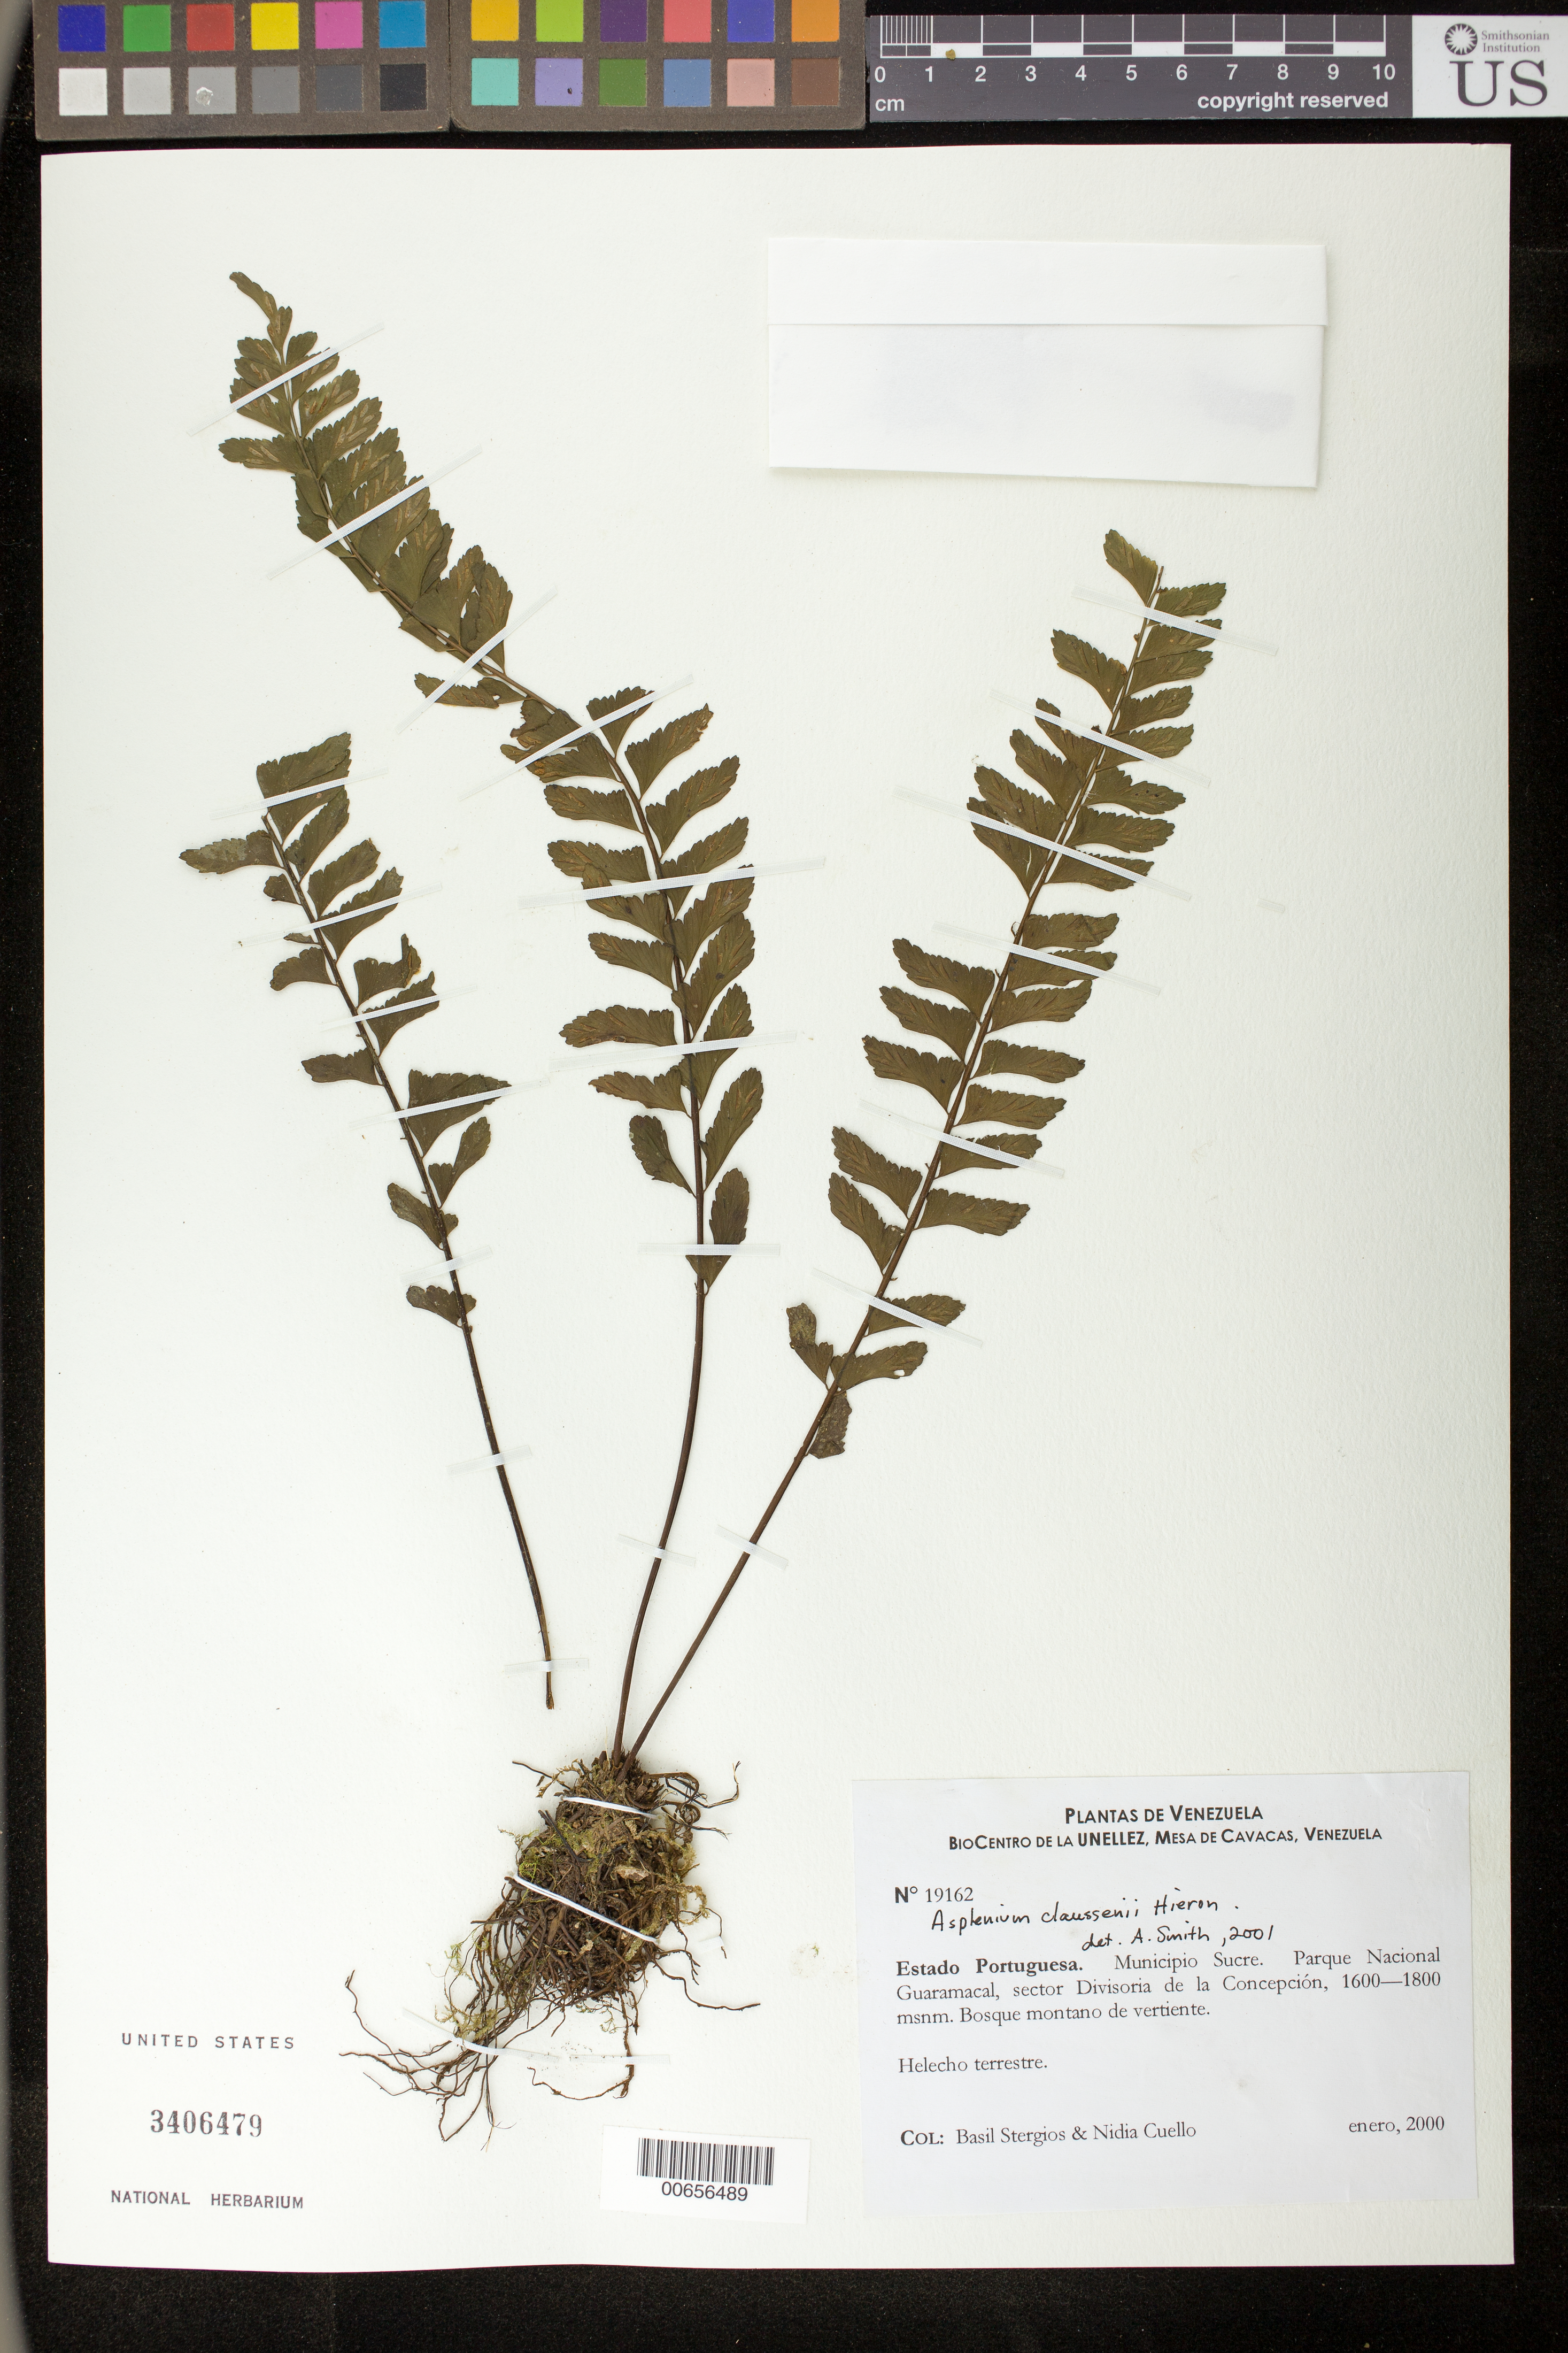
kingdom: Plantae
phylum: Tracheophyta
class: Polypodiopsida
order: Polypodiales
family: Aspleniaceae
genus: Asplenium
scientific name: Asplenium claussenii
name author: Hieron.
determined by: Smith, Alan R., (UC)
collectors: B. G. Stergios & N. L. Cuello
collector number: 19162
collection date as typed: Jan 2000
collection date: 2000-01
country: Venezuela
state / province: Portuguesa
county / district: Sucre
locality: Parque Nacional Guaramacal. Sector La Divisoria de la Concepción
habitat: Bosques montano de vertiente.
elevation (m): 1600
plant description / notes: PORT, US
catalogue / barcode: US 3406479